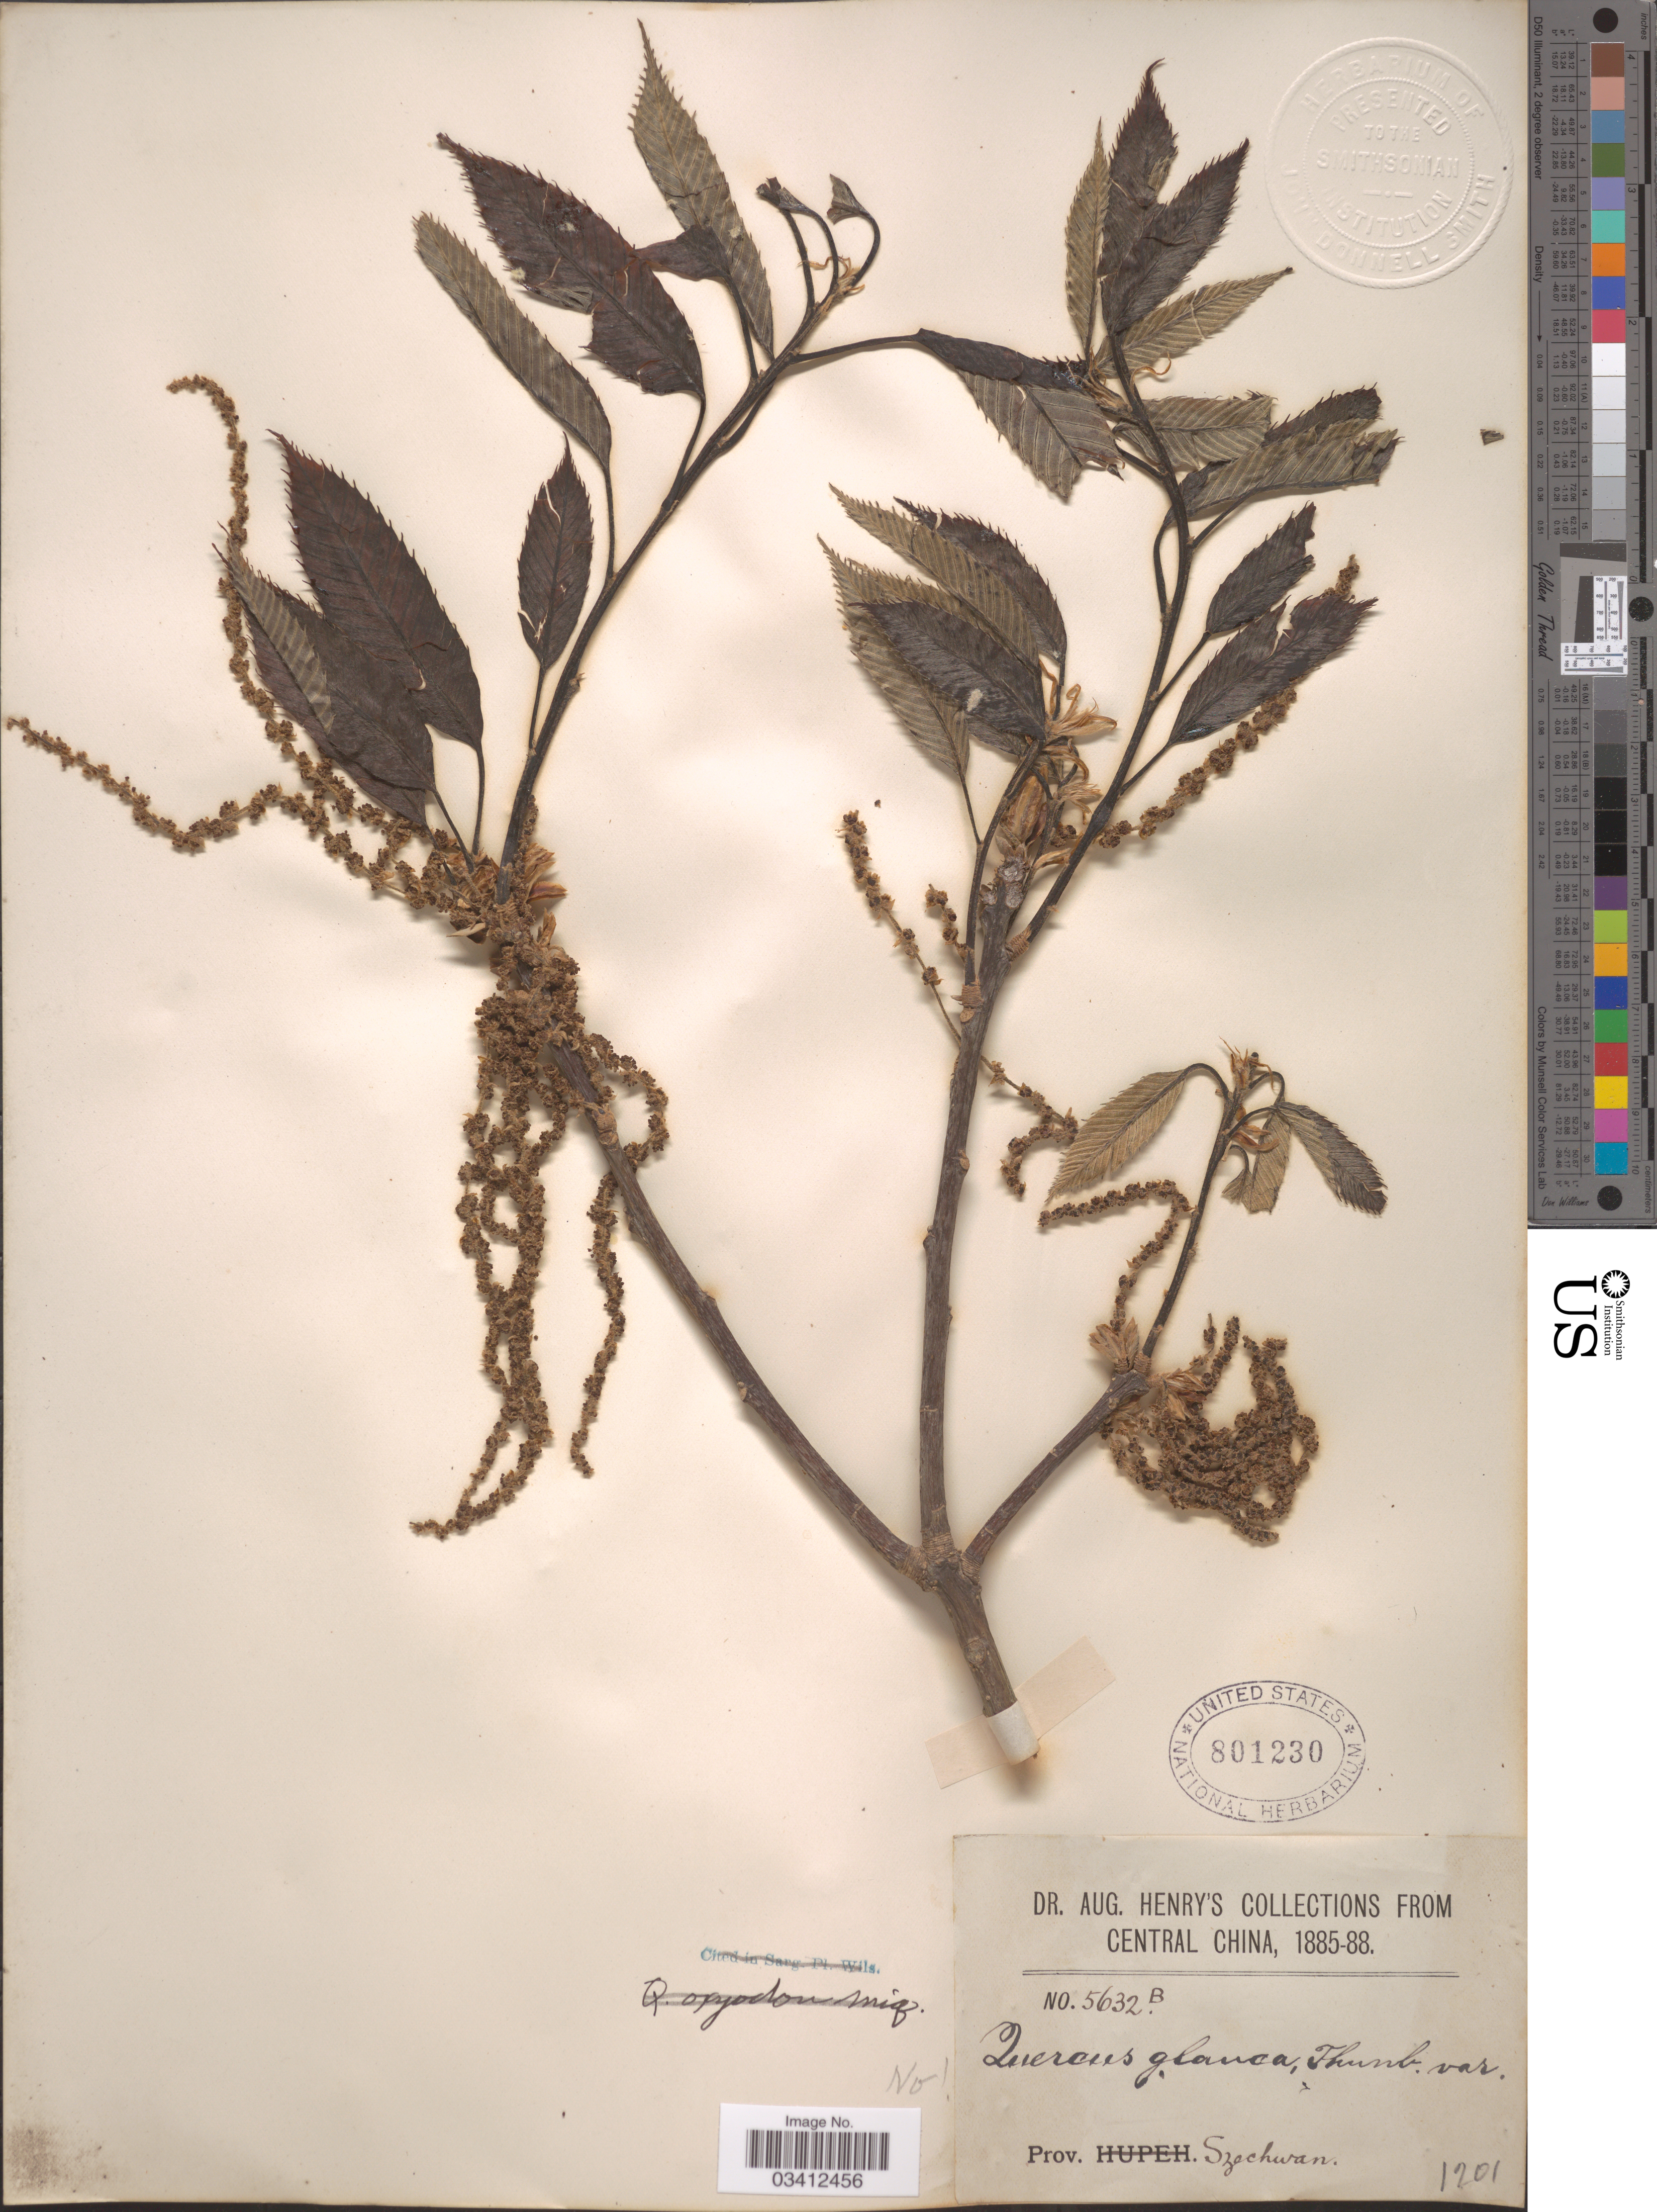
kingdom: Plantae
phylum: Tracheophyta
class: Magnoliopsida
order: Fagales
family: Fagaceae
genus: Quercus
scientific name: Quercus sp.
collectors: A. Henry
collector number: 5632 B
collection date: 1885/1888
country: China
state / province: Sichuan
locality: Central China. Prov. Szechwan.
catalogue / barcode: US 801230